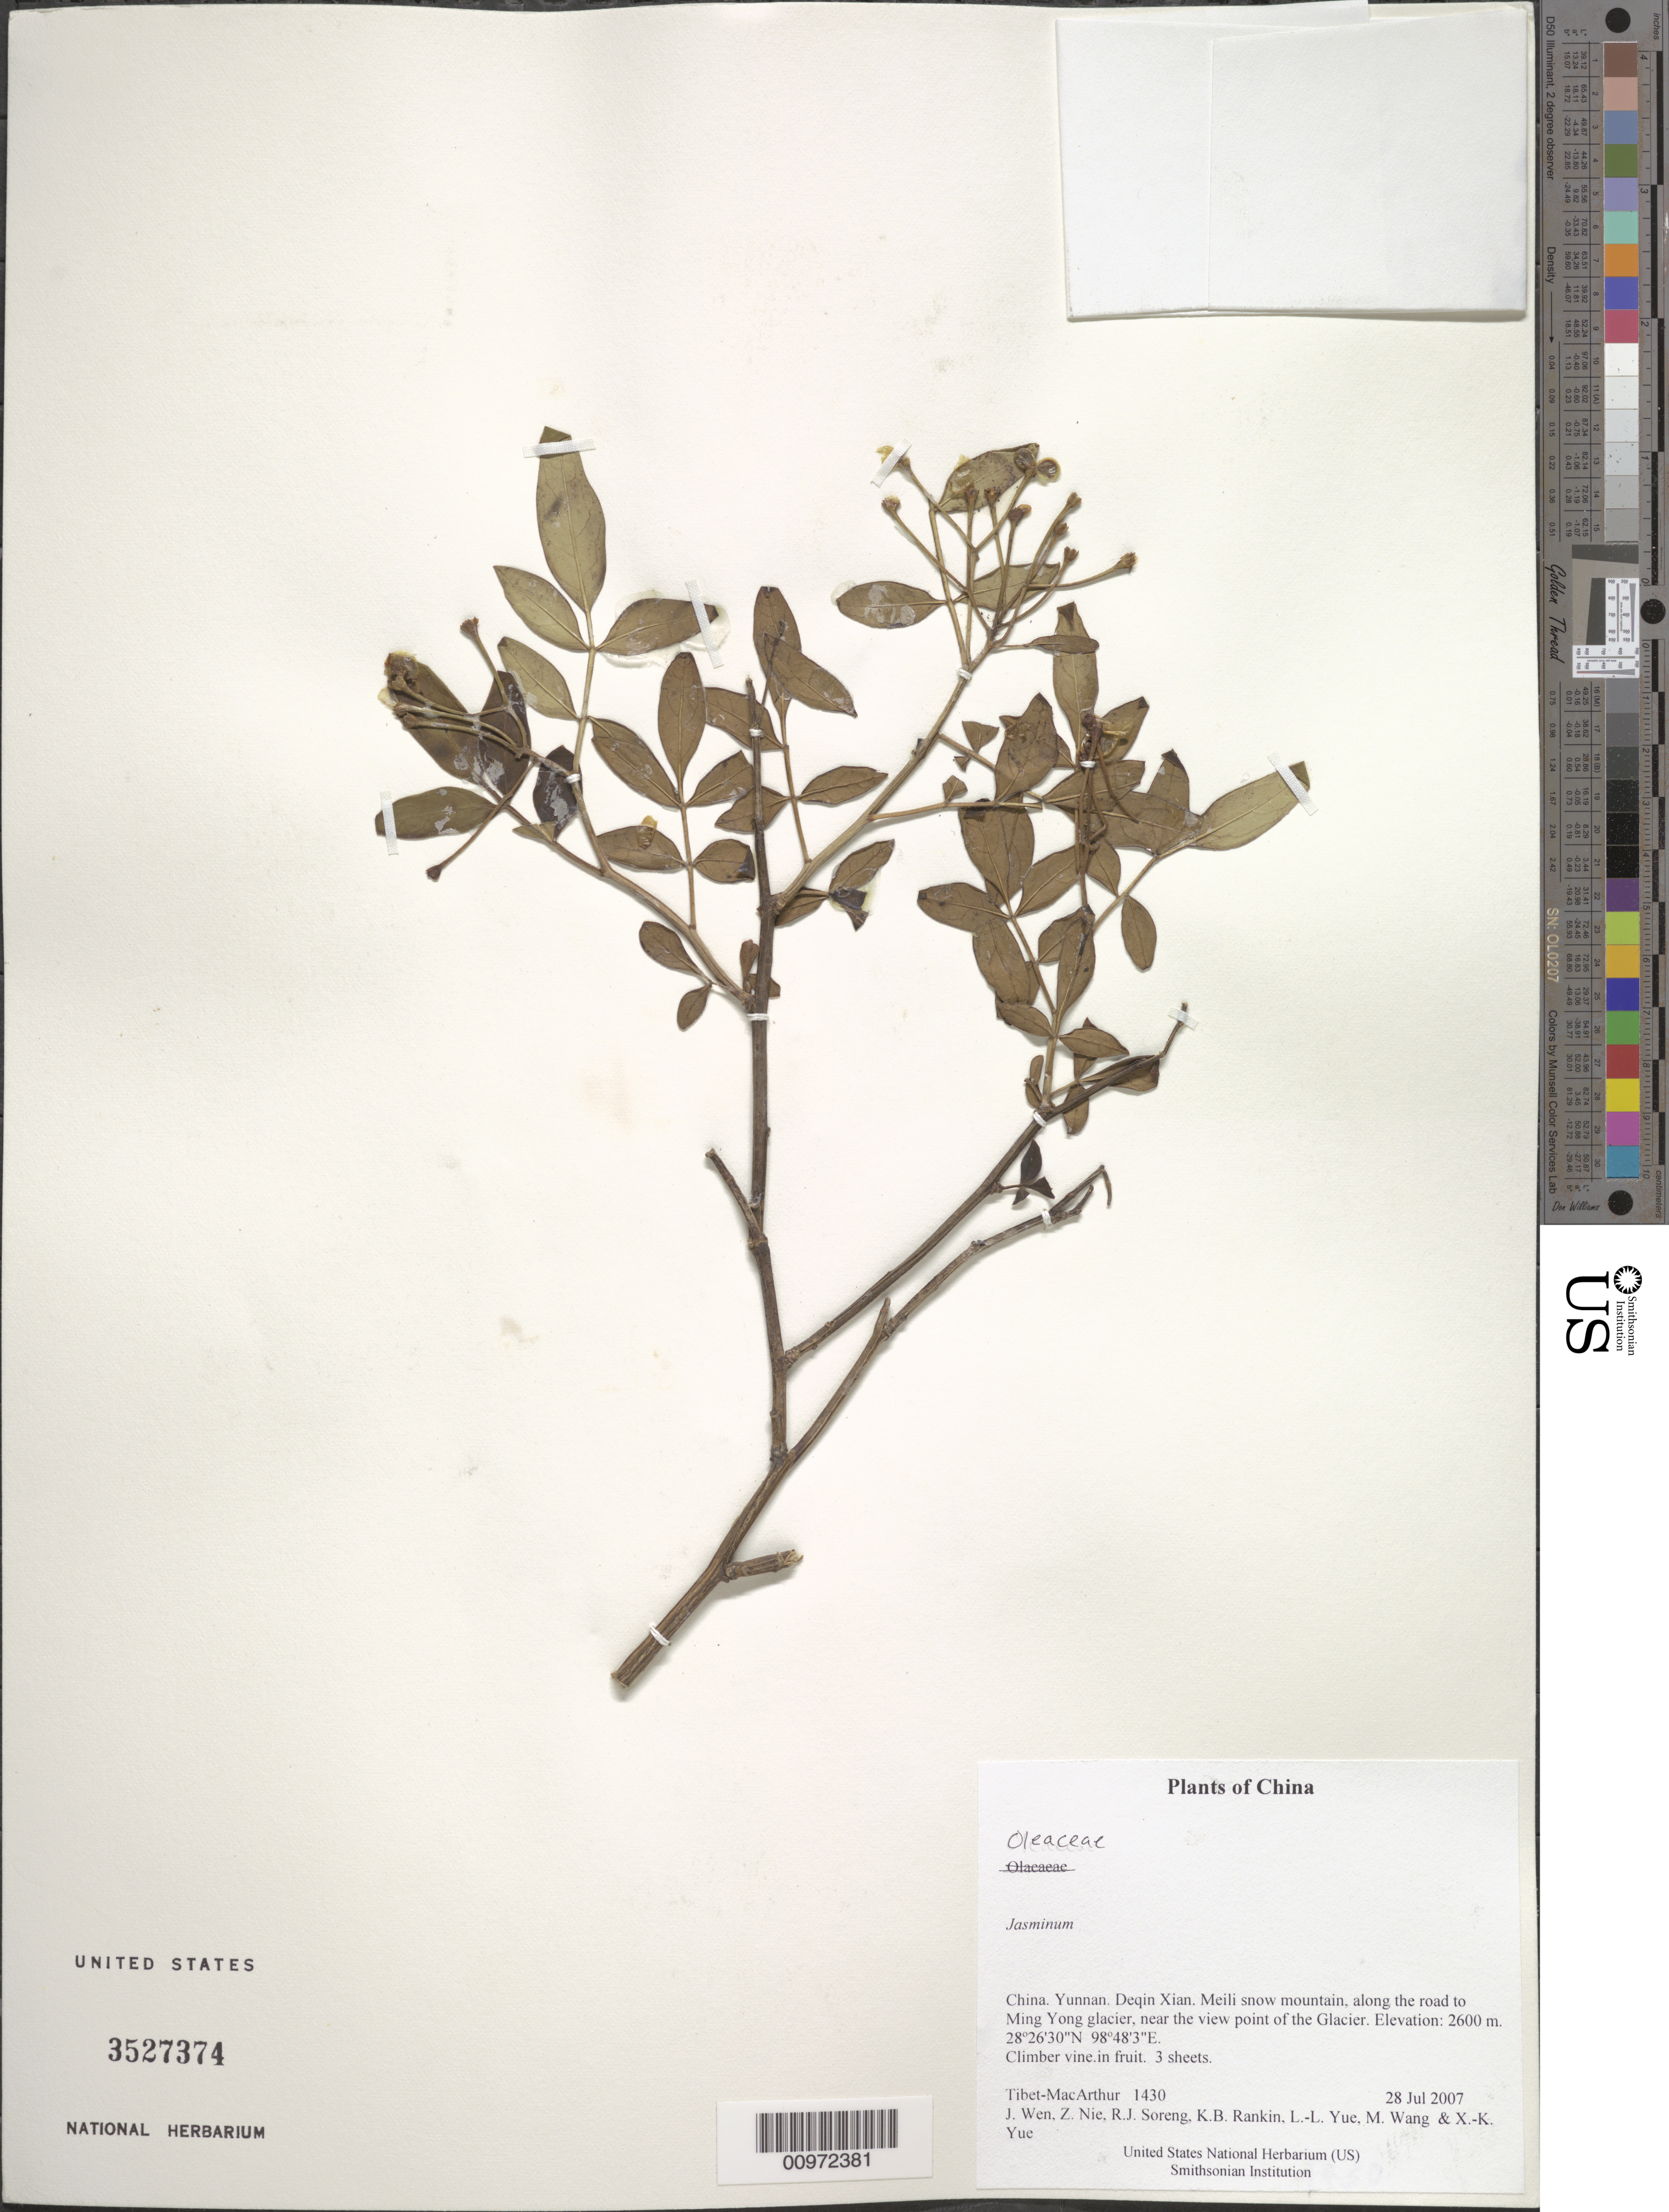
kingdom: Plantae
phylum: Tracheophyta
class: Magnoliopsida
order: Lamiales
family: Oleaceae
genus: Jasminum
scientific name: Jasminum sp.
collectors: Tibet-MacArthur, J. Wen, Z. Nie, R. J. Soreng, K. Rankin, L. Yue, M. Wang & X. Yue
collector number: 1430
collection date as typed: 28 Jul 2007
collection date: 2007-07-28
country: China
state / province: Yunnan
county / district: Deqin Xian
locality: Meili snow mountain, along the road to Ming Yong glacier, near the view point of the Glacier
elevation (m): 2600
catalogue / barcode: US 3527374